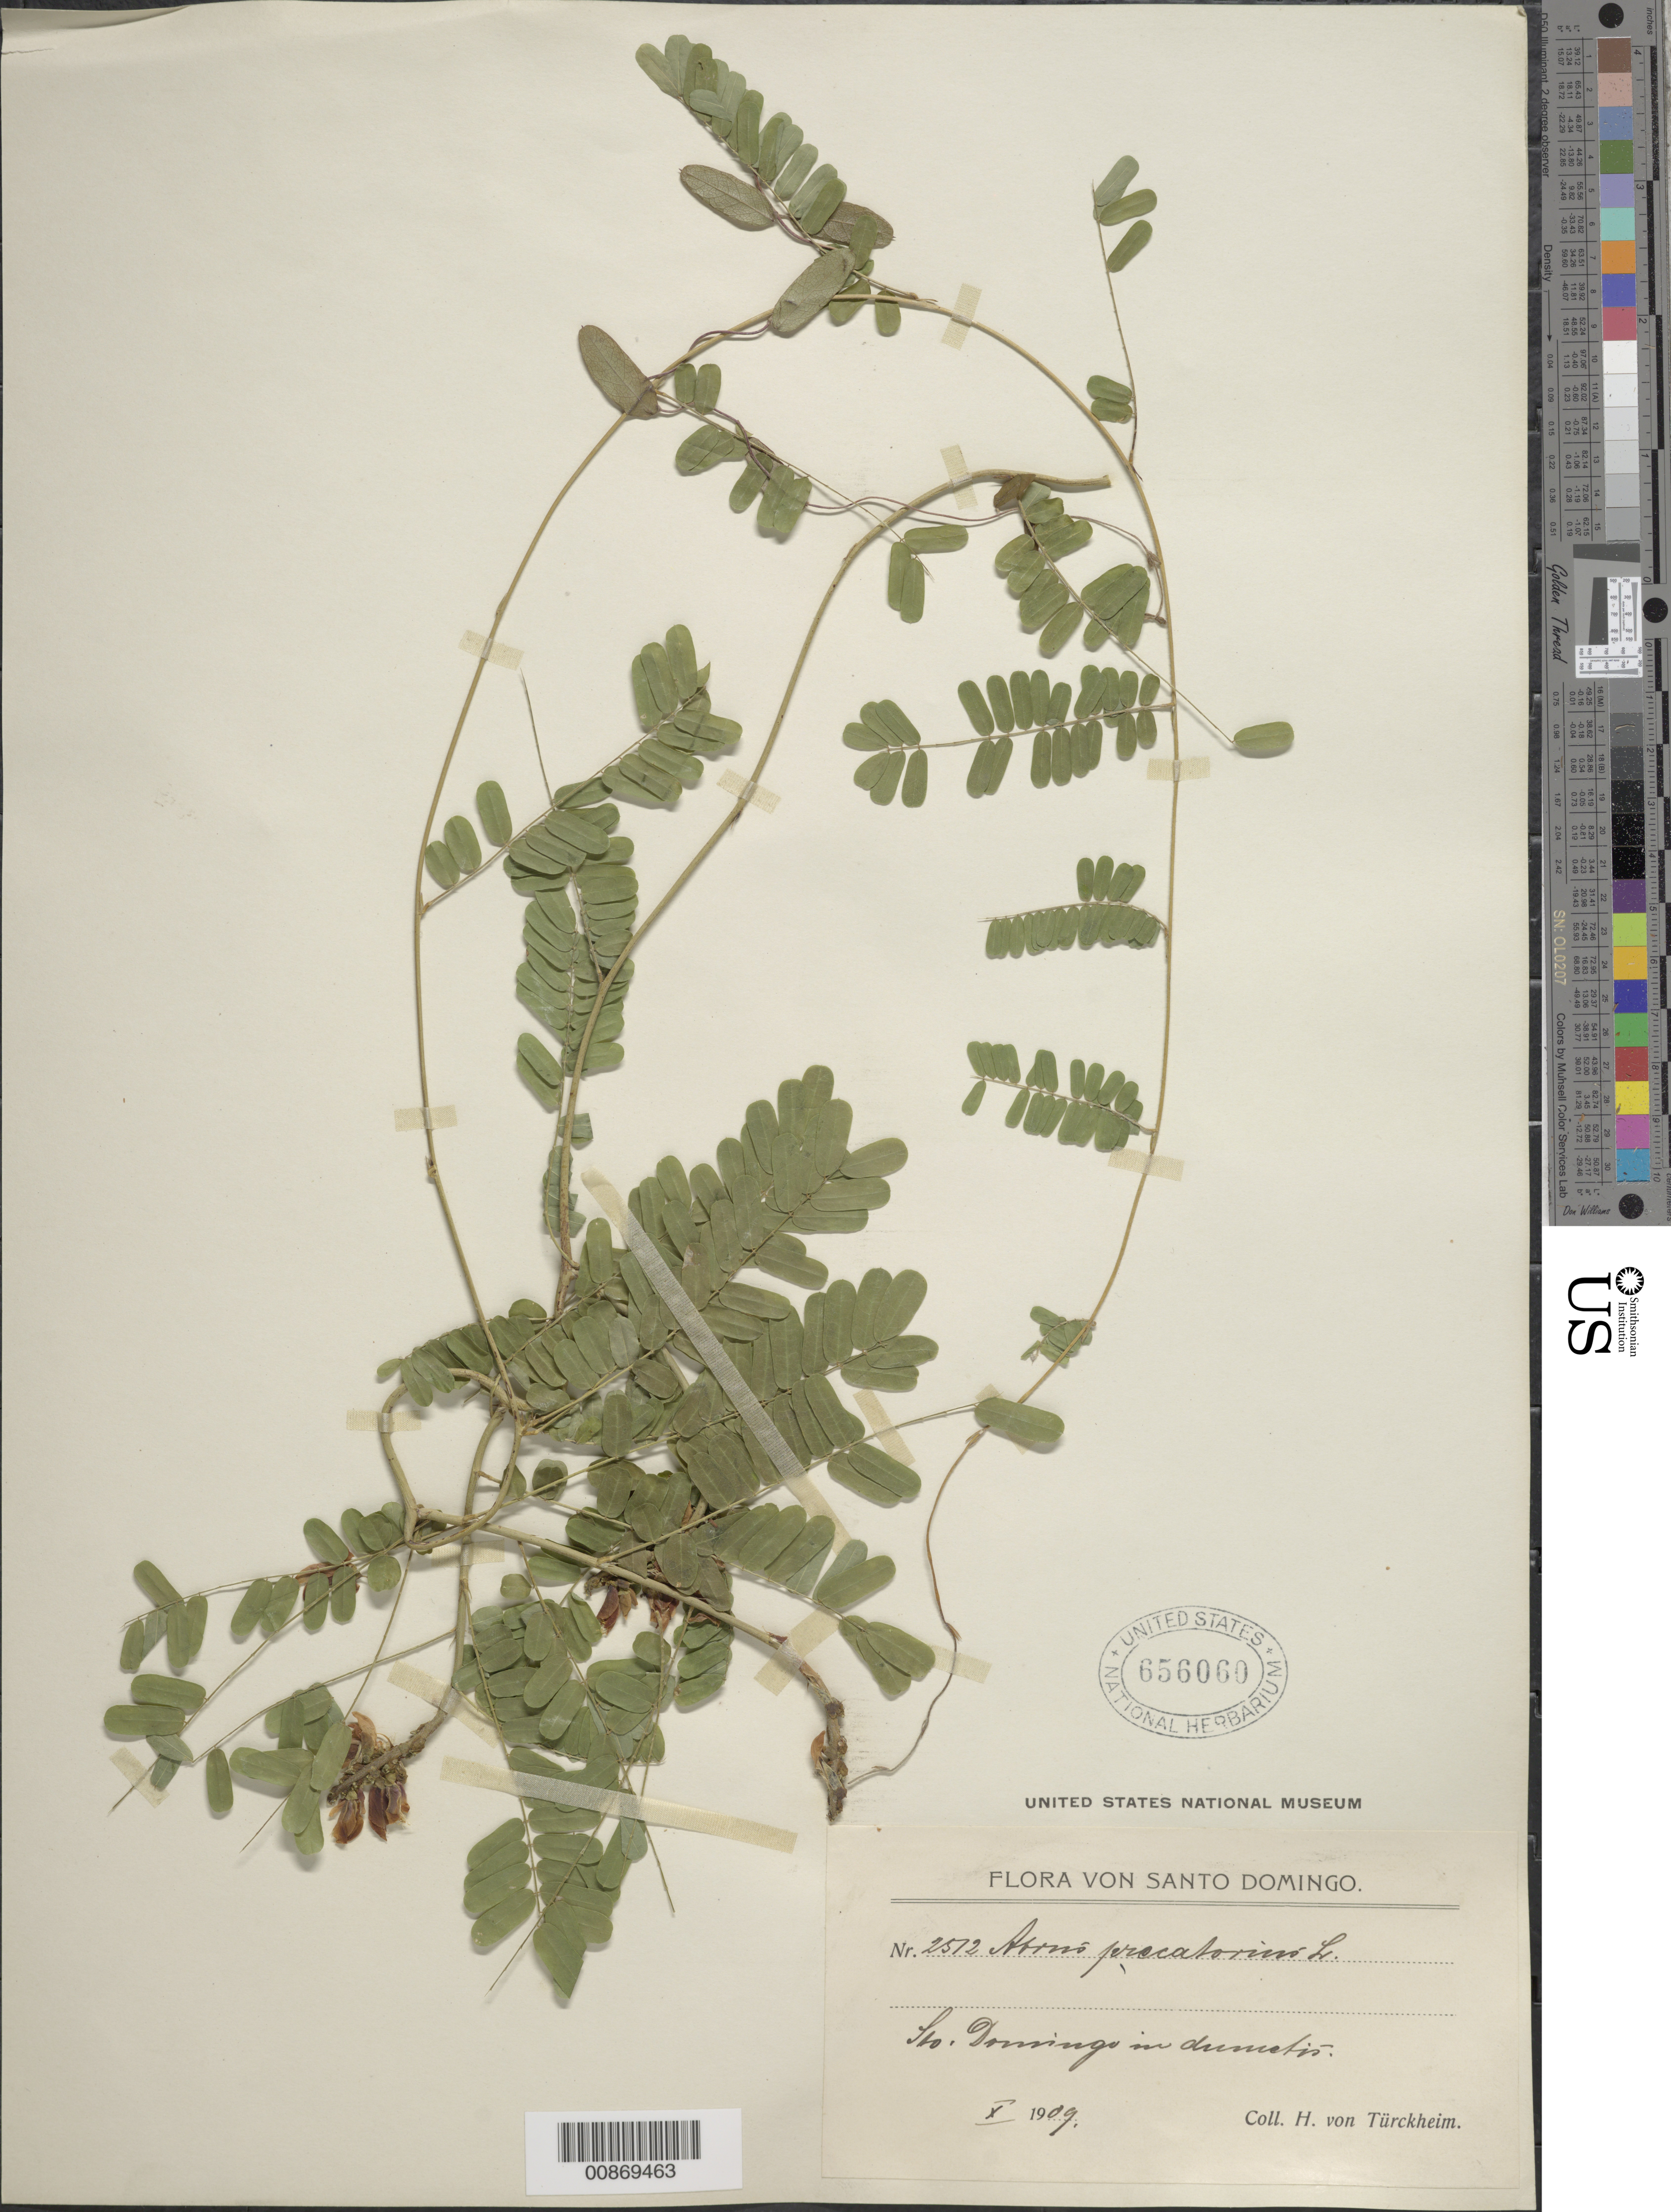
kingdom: Plantae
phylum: Tracheophyta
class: Magnoliopsida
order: Fabales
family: Fabaceae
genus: Abrus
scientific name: Abrus precatorius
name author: L.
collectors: H. von Türckheim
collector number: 2572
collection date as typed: Oct 1909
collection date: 1909-10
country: Dominican Republic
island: Hispaniola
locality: Sto. Domingo.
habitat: In dumetis.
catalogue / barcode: US 656060